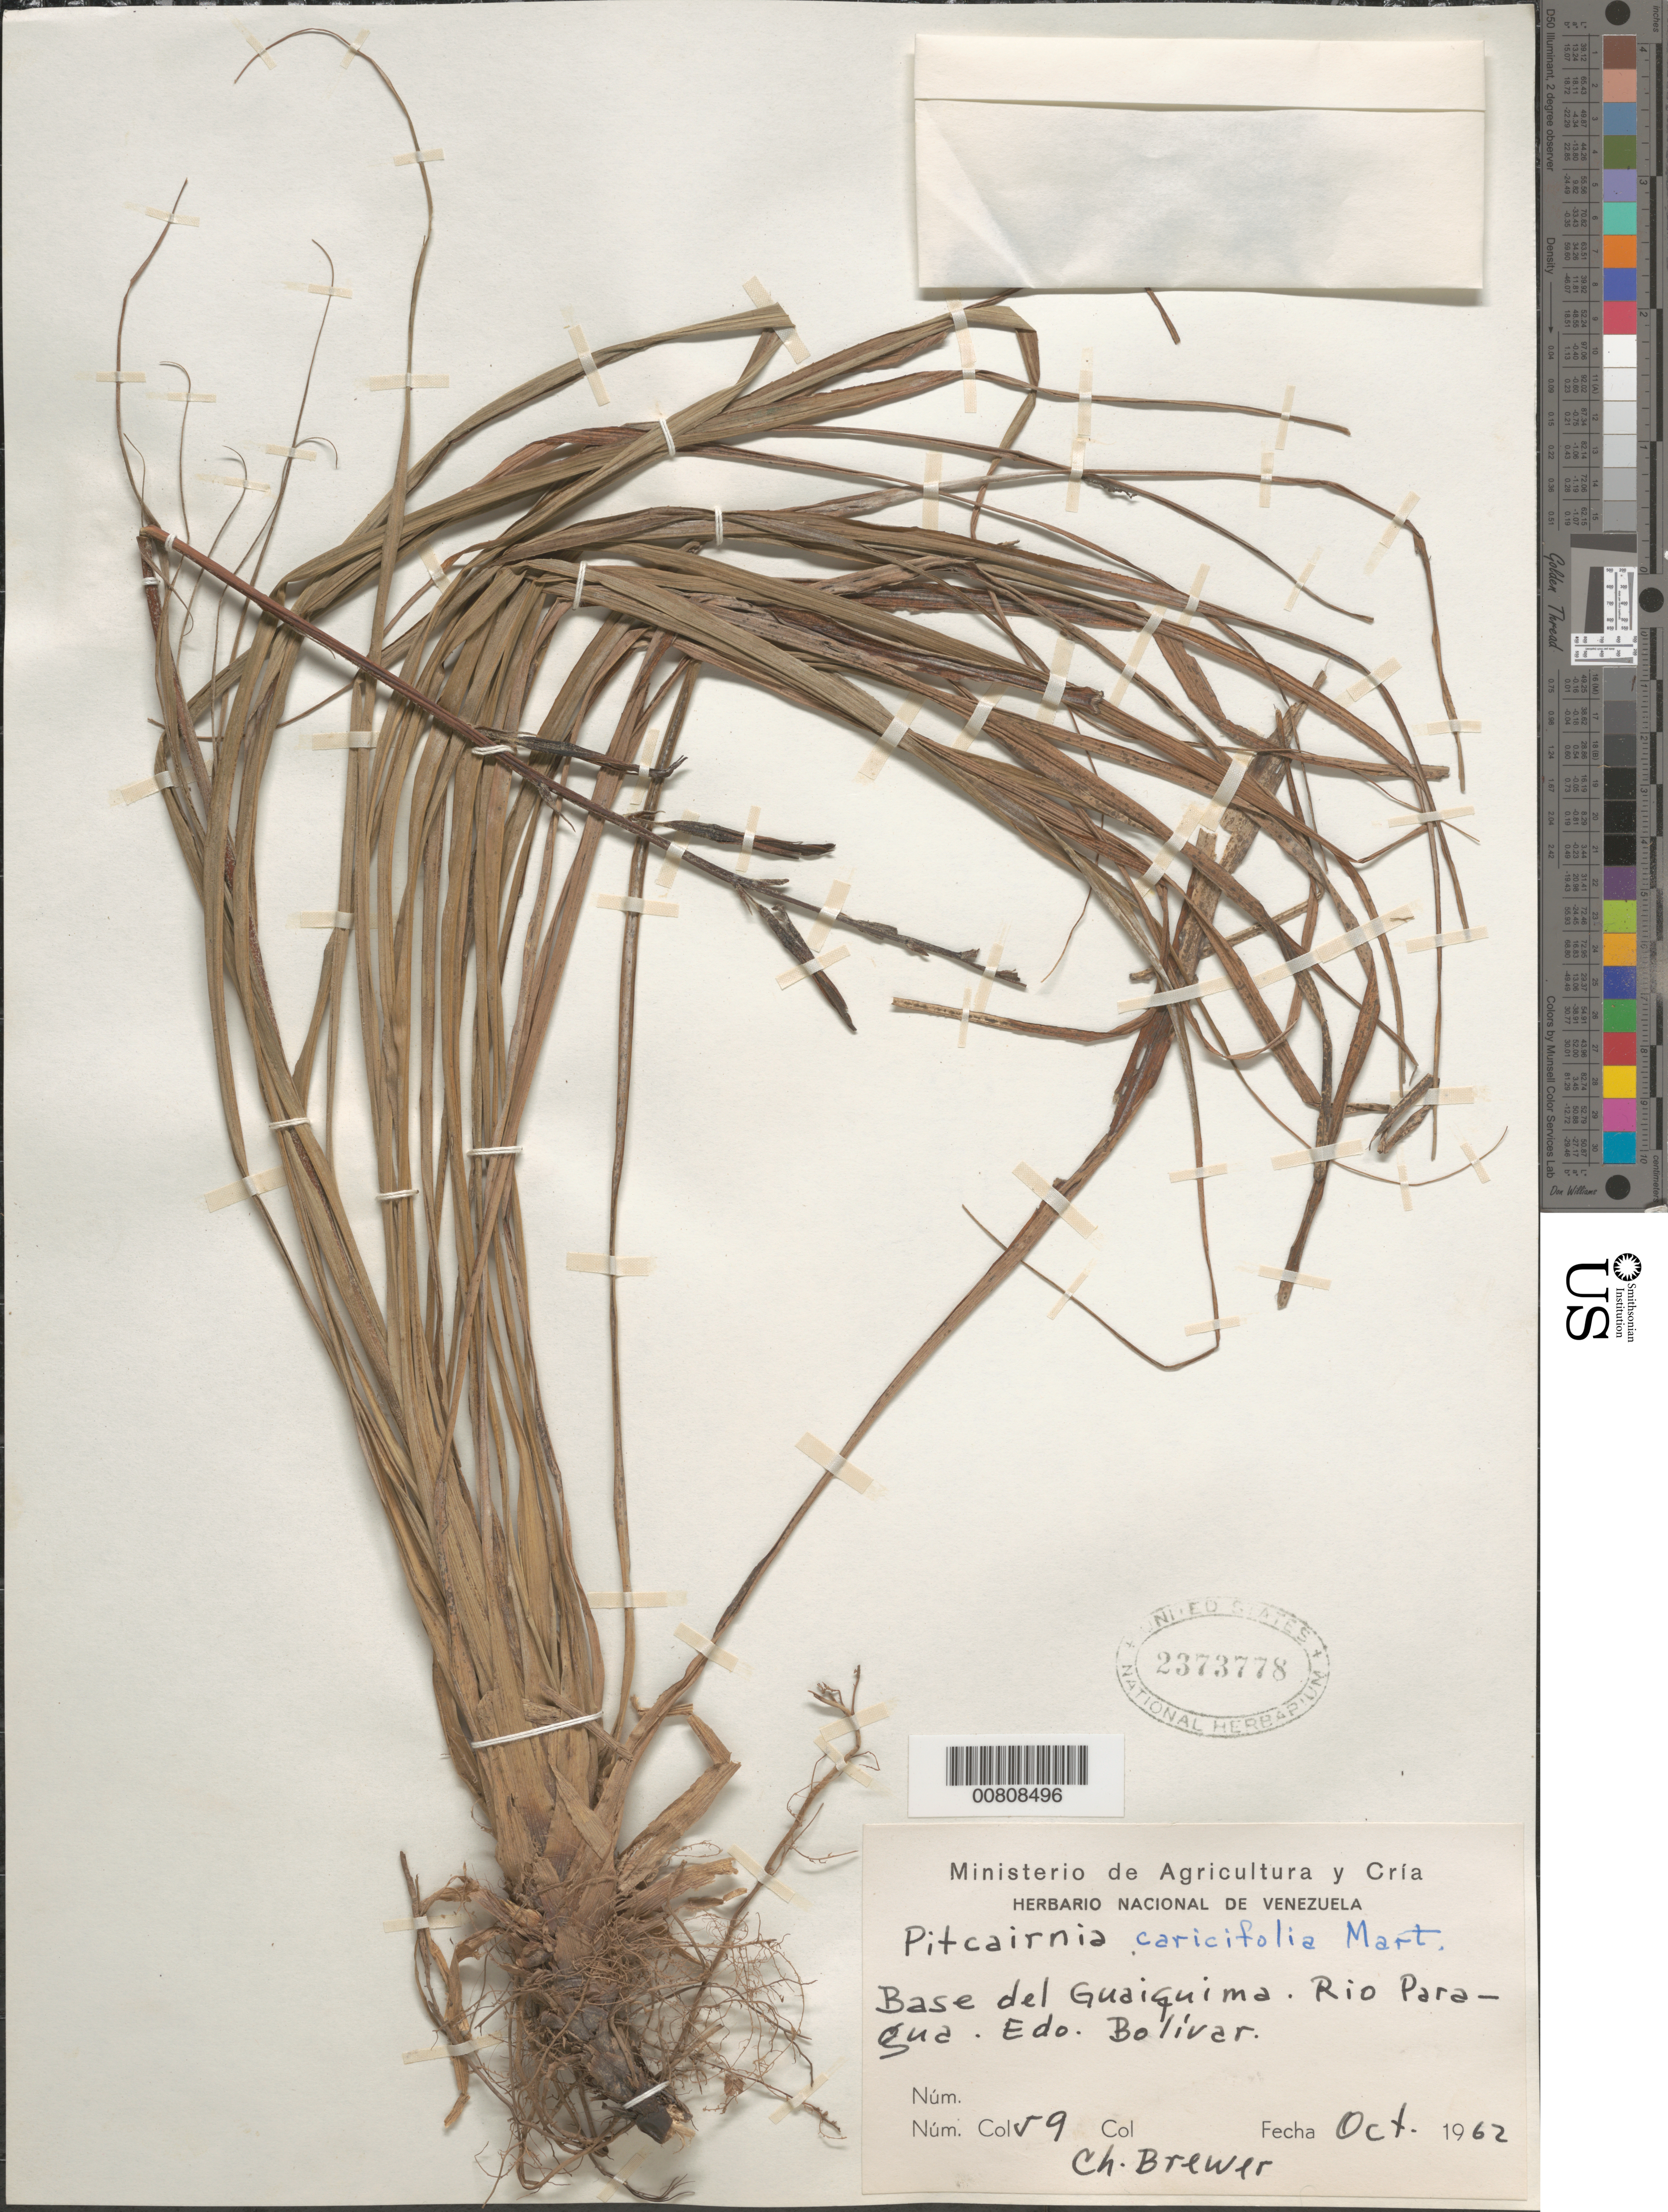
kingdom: Plantae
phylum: Tracheophyta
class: Liliopsida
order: Poales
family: Bromeliaceae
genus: Pitcairnia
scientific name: Pitcairnia caricifolia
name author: Mart. ex Schult. f.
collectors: C. Brewer-Carias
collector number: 59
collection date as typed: Oct-62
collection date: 1962-10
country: Venezuela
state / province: Bolívar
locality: Río Paragua, Base del Guaiquinima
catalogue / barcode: US 2373778